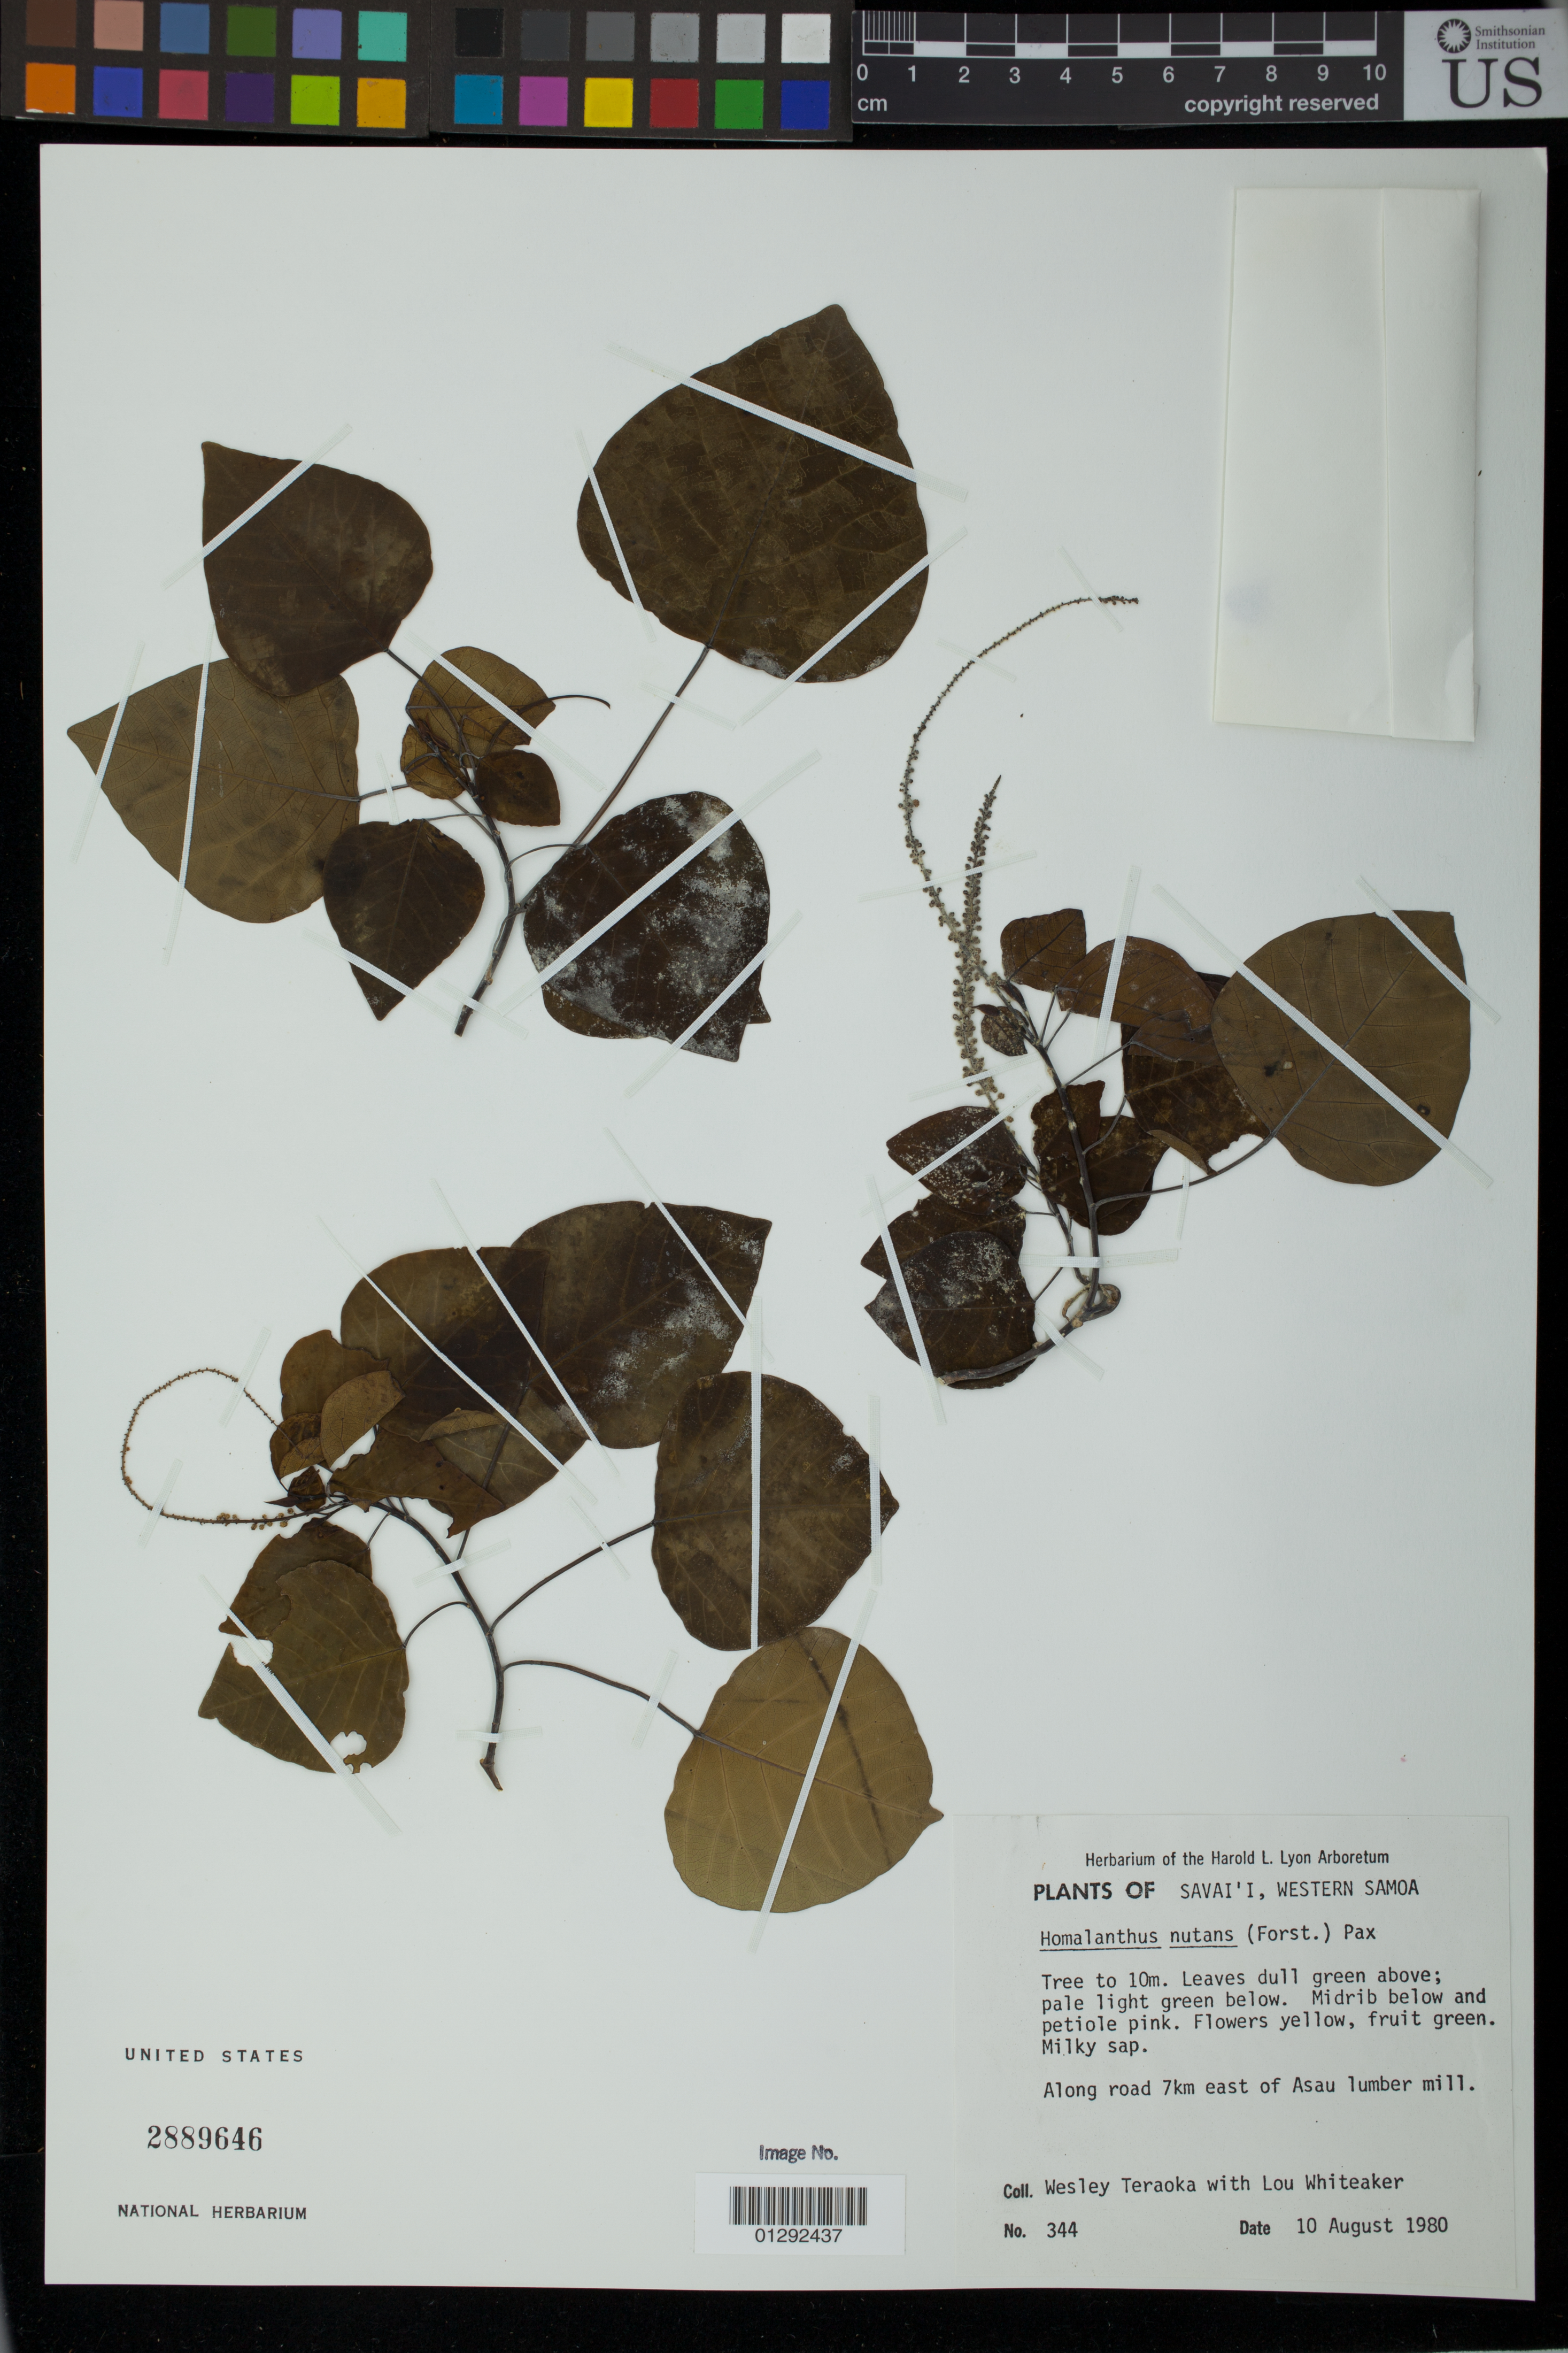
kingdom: Plantae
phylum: Tracheophyta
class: Magnoliopsida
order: Malpighiales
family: Euphorbiaceae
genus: Homalanthus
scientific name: Homalanthus nutans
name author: (G. Forst.) Guill.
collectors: W. Teraoka & L. Whiteaker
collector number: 344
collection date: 1980-08-10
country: Samoa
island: Savai'i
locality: Along road 7 km east of Asau lumber mill. Savai'i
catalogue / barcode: US 2889646